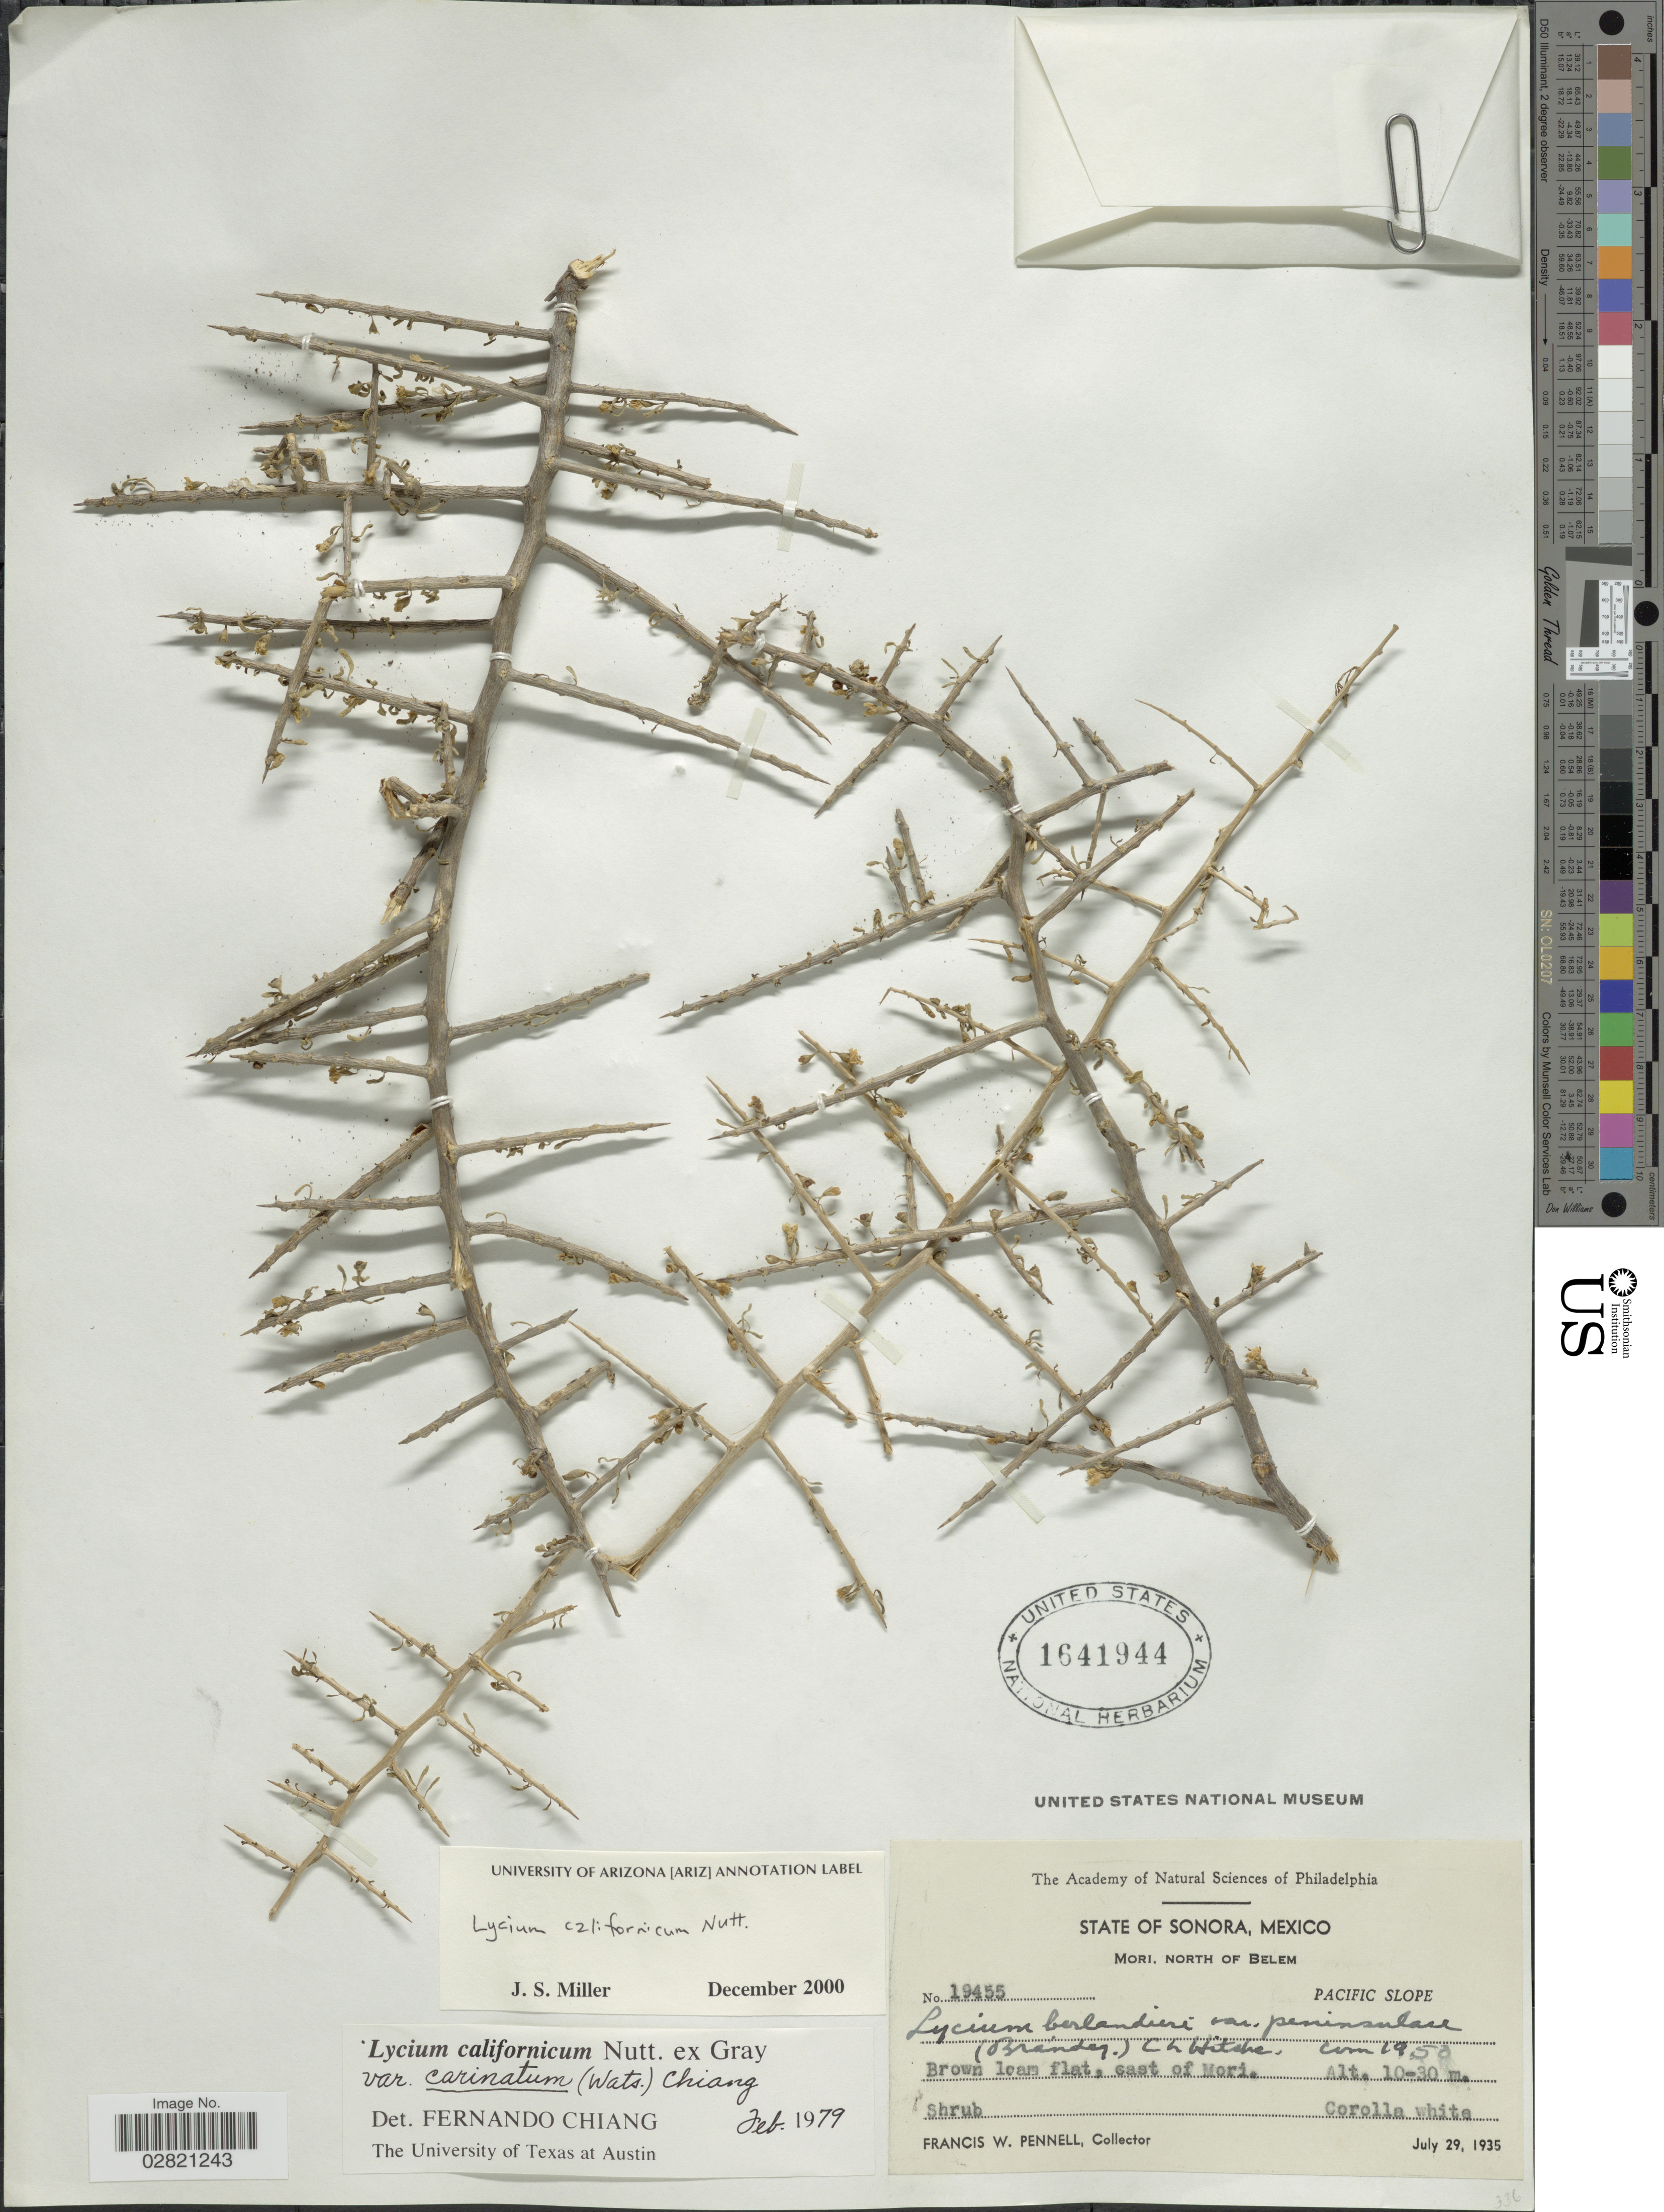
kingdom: Plantae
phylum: Tracheophyta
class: Magnoliopsida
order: Solanales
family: Solanaceae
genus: Lycium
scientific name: Lycium californicum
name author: Nutt. ex A. Gray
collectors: F. W. Pennell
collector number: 19455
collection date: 1935-07-29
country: Mexico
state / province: Sonora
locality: Mori, North of Belem, Pacific Slope, east of Mori.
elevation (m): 10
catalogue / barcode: US 1641944